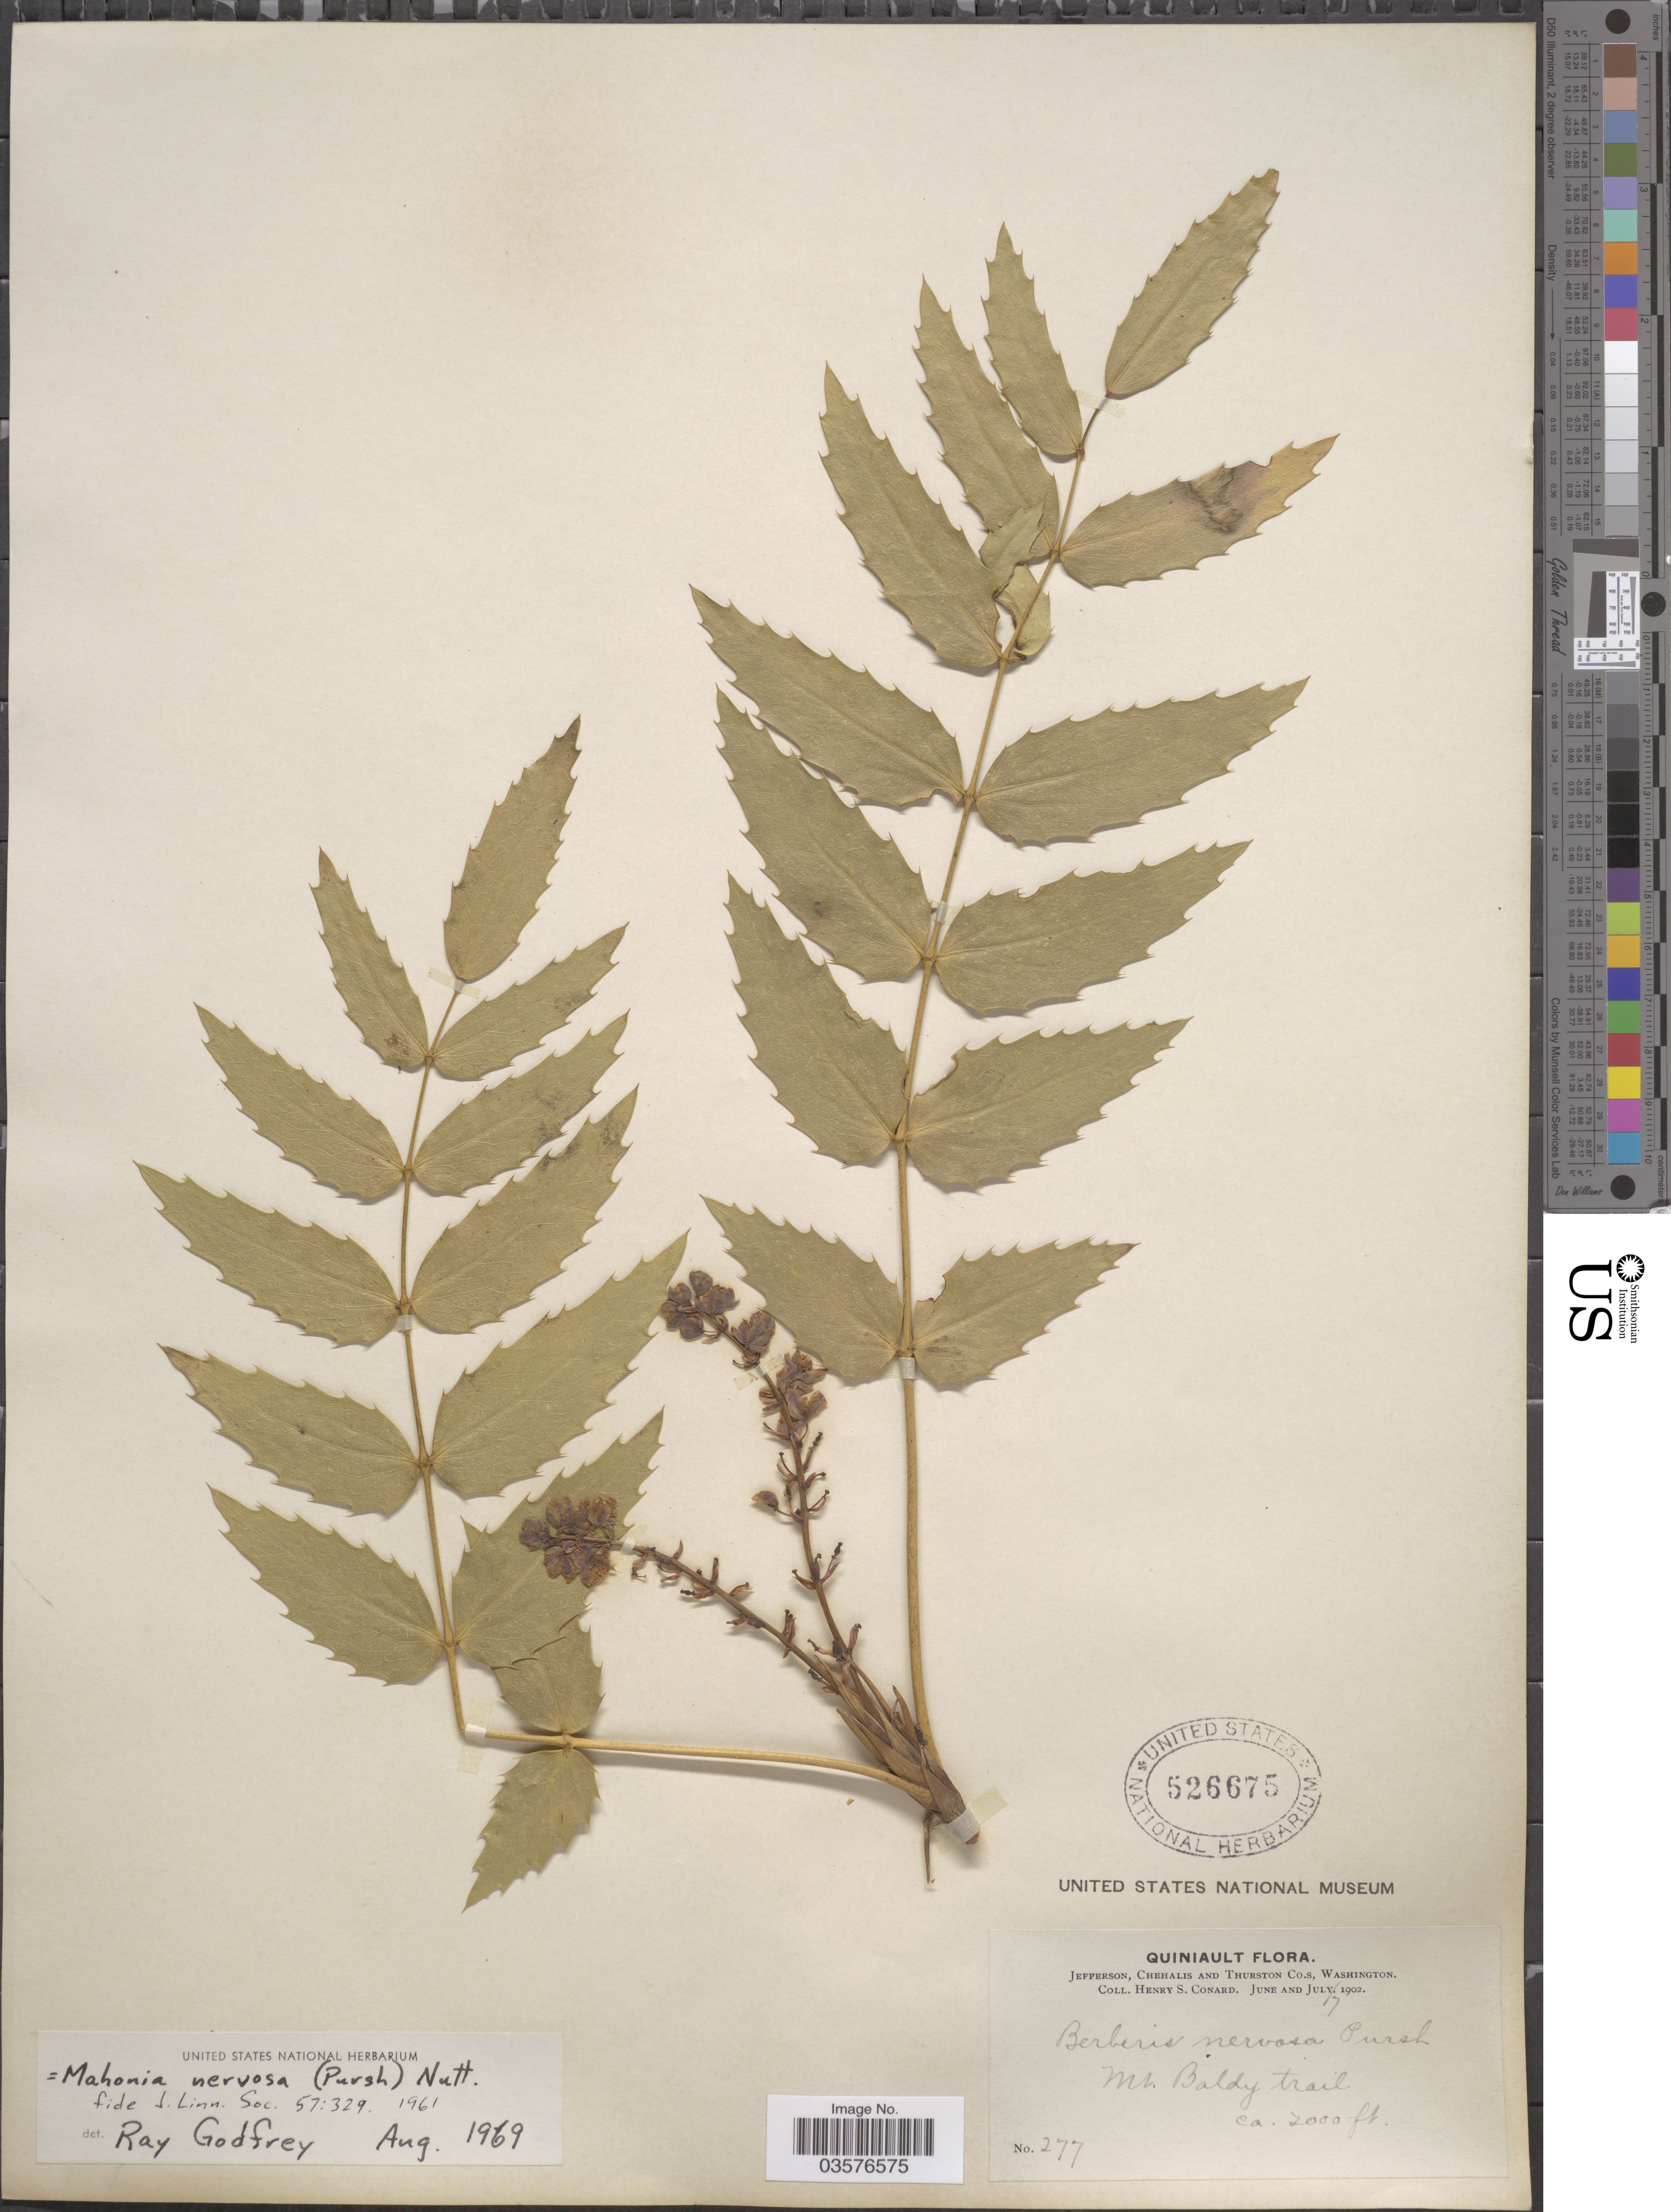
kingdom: Plantae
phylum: Tracheophyta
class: Magnoliopsida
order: Ranunculales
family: Berberidaceae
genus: Mahonia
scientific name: Mahonia nervosa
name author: (Pursh) Nutt.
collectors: H. S. Conard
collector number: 277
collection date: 1902-07-07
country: United States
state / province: Washington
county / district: Thurston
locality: Quiniault, Jefferson, Chehalis and Thurston Co.s. Mt. Baldy trail.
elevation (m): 610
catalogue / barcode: US 526675